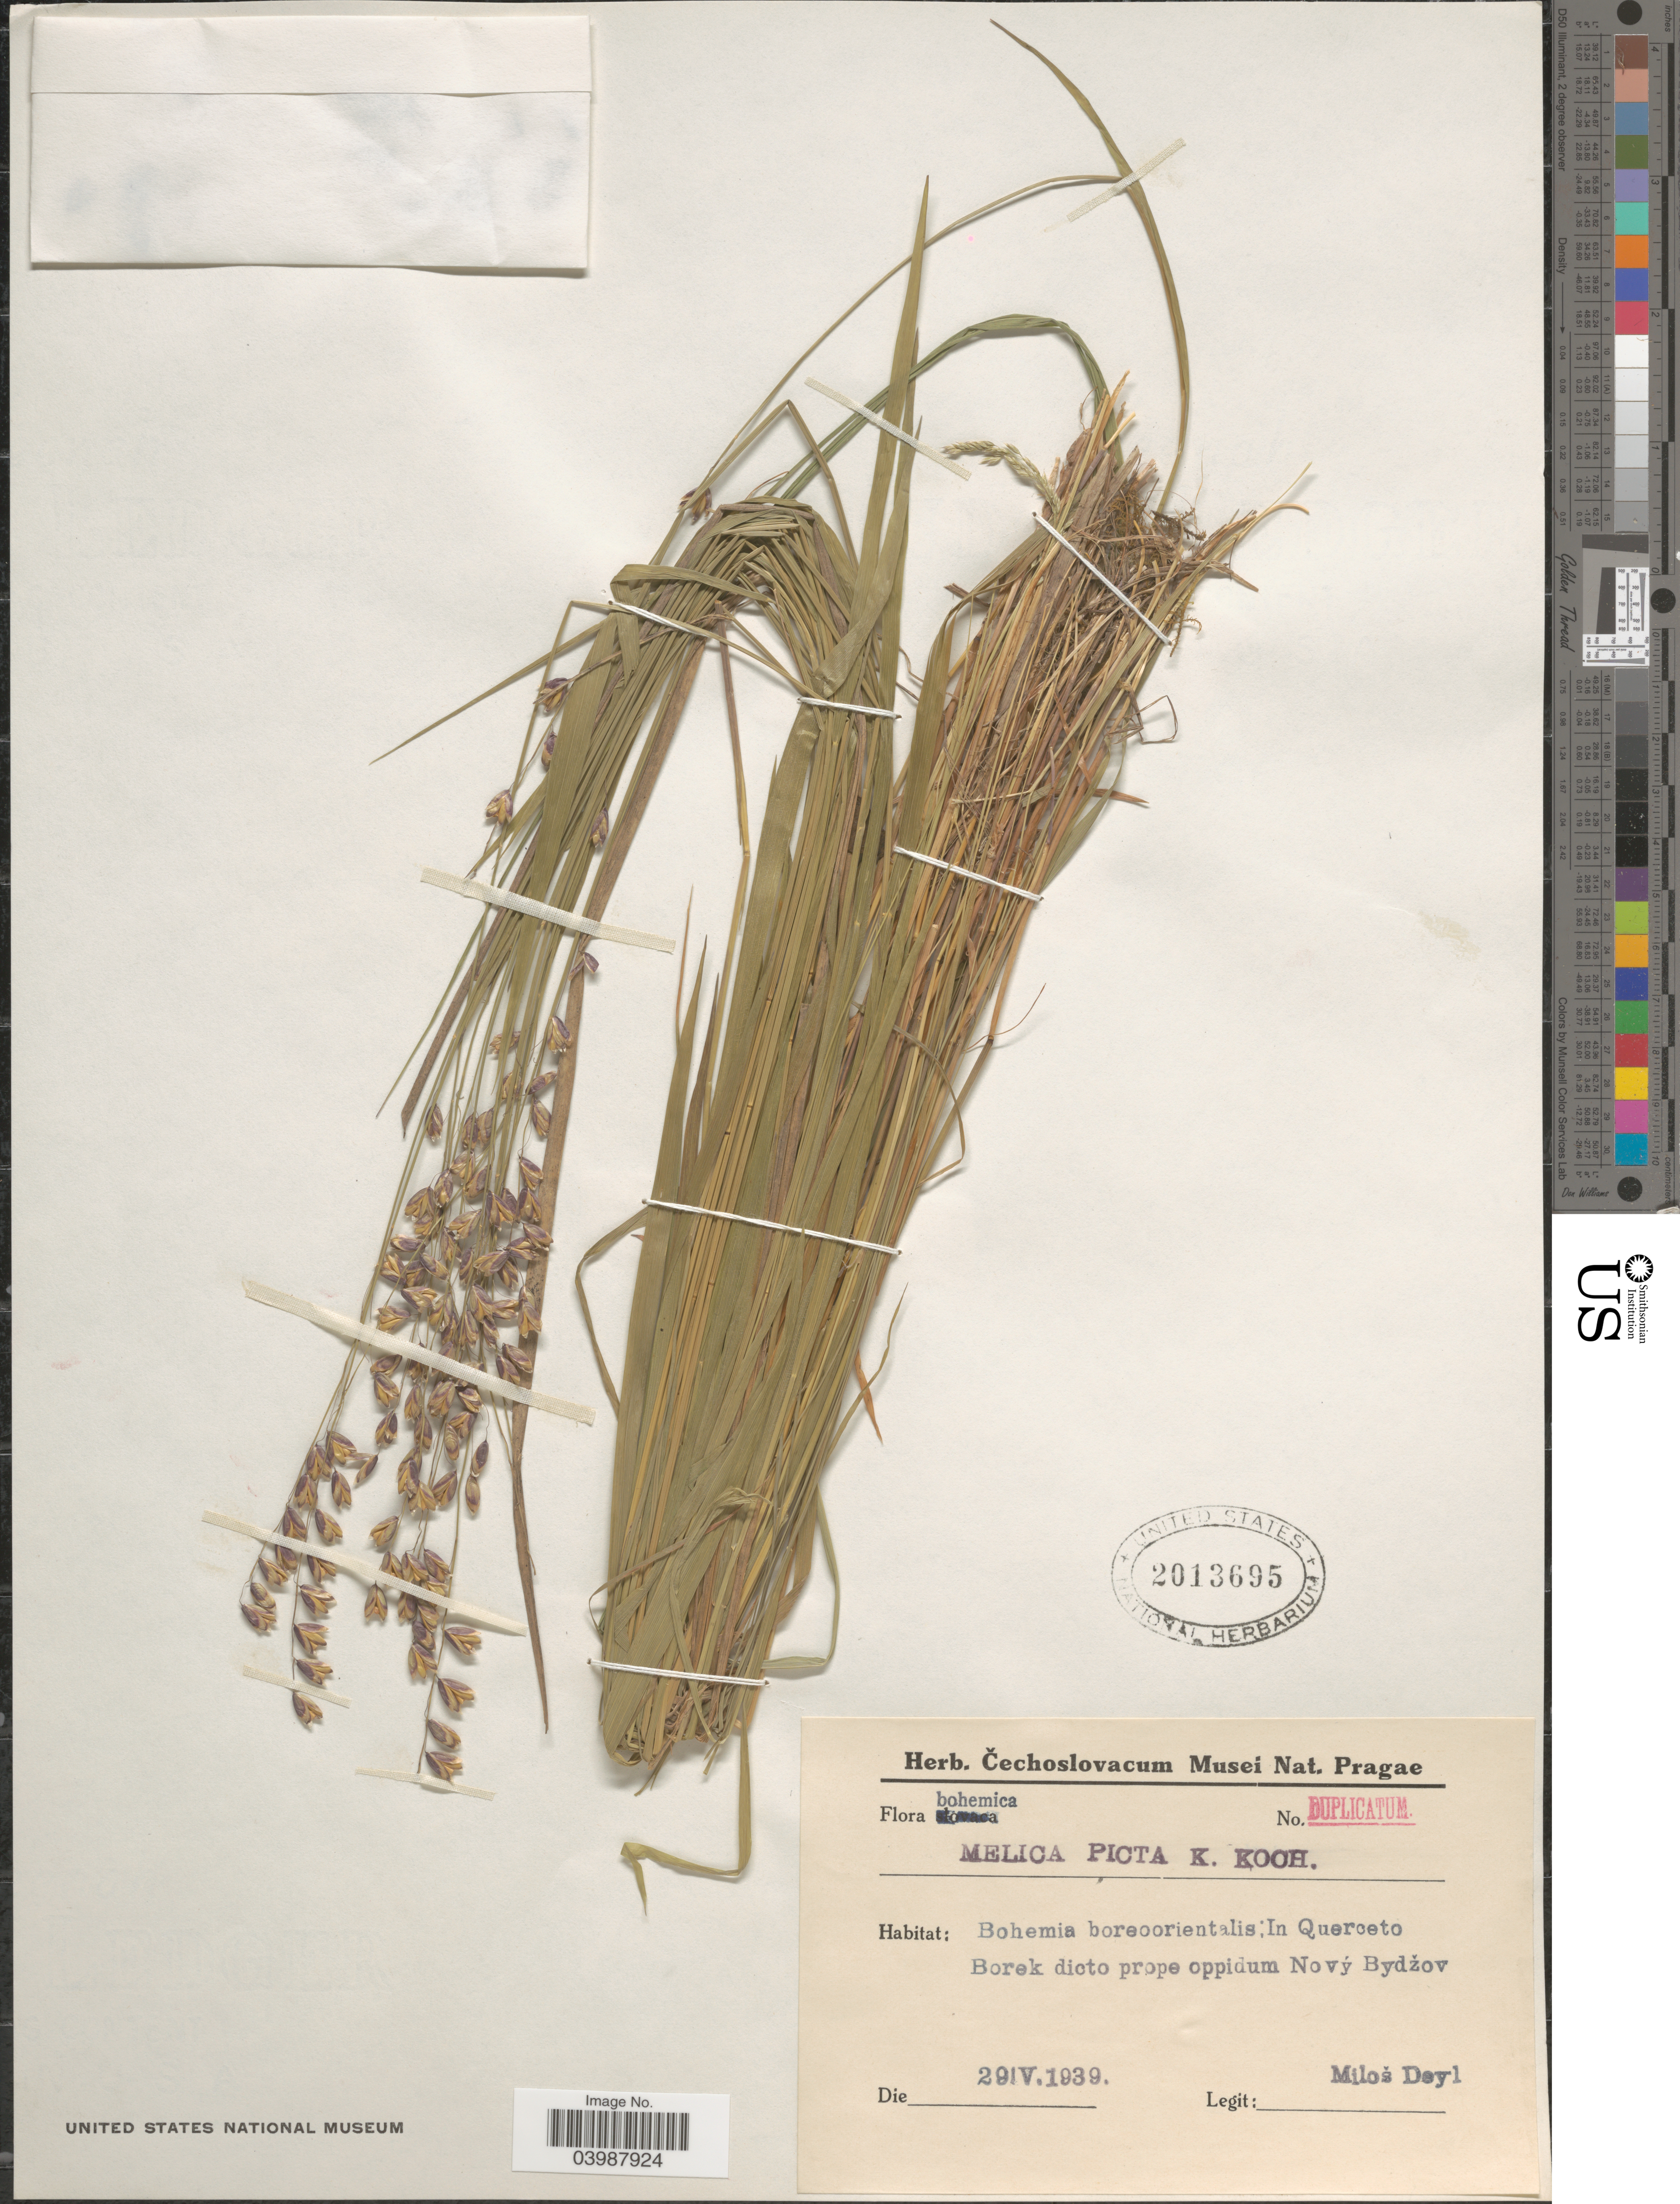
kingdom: Plantae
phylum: Tracheophyta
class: Liliopsida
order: Poales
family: Poaceae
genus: Melica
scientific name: Melica picta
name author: K. Koch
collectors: M. Deyl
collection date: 1939-05-29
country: Czechia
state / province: Prague, Capital District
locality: Bohemia boreoorientalis; In Querceto. Borek dicto prope oppidum Nový Bydžov.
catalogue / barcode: US 2013695